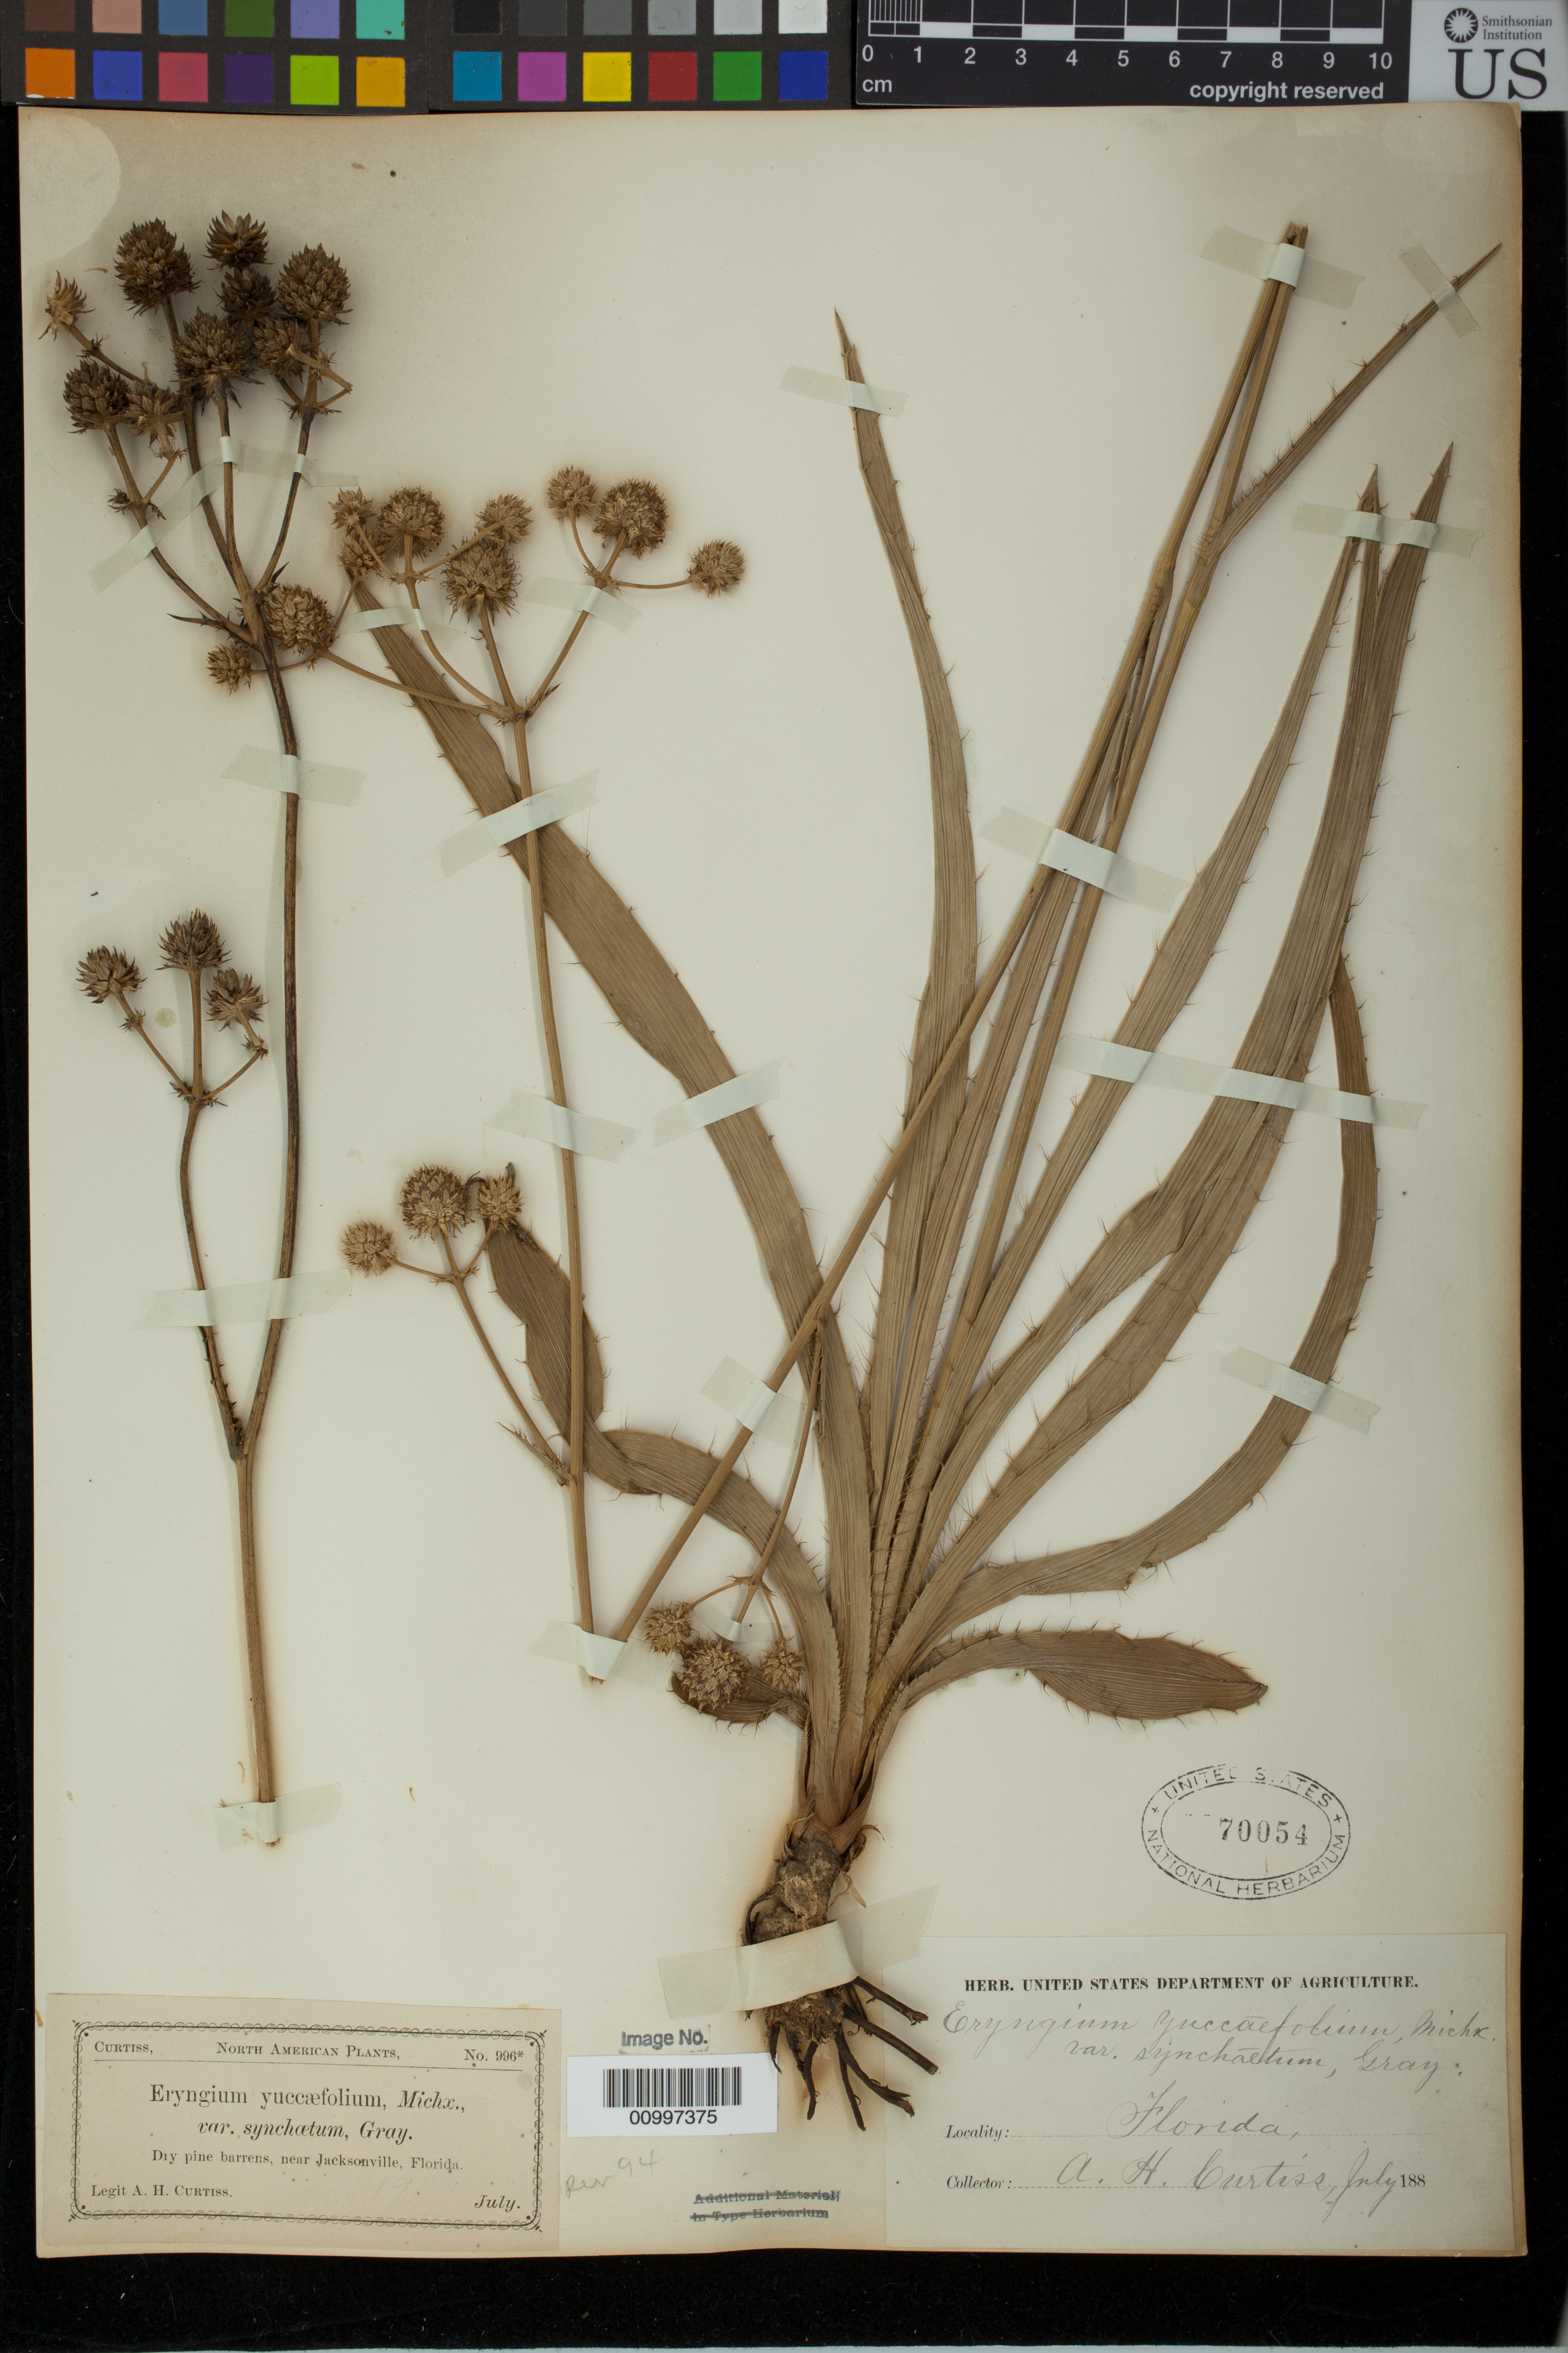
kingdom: Plantae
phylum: Tracheophyta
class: Magnoliopsida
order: Apiales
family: Apiaceae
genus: Eryngium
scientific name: Eryngium yuccifolium var. synchaetum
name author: A. Gray ex J.M. Coult. & Rose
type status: Isolectotype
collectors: A. H. Curtiss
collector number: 996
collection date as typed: Jul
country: United States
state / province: Florida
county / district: Duval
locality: Dry pine barrens near Jacksonville, Florida.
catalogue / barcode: US 70054